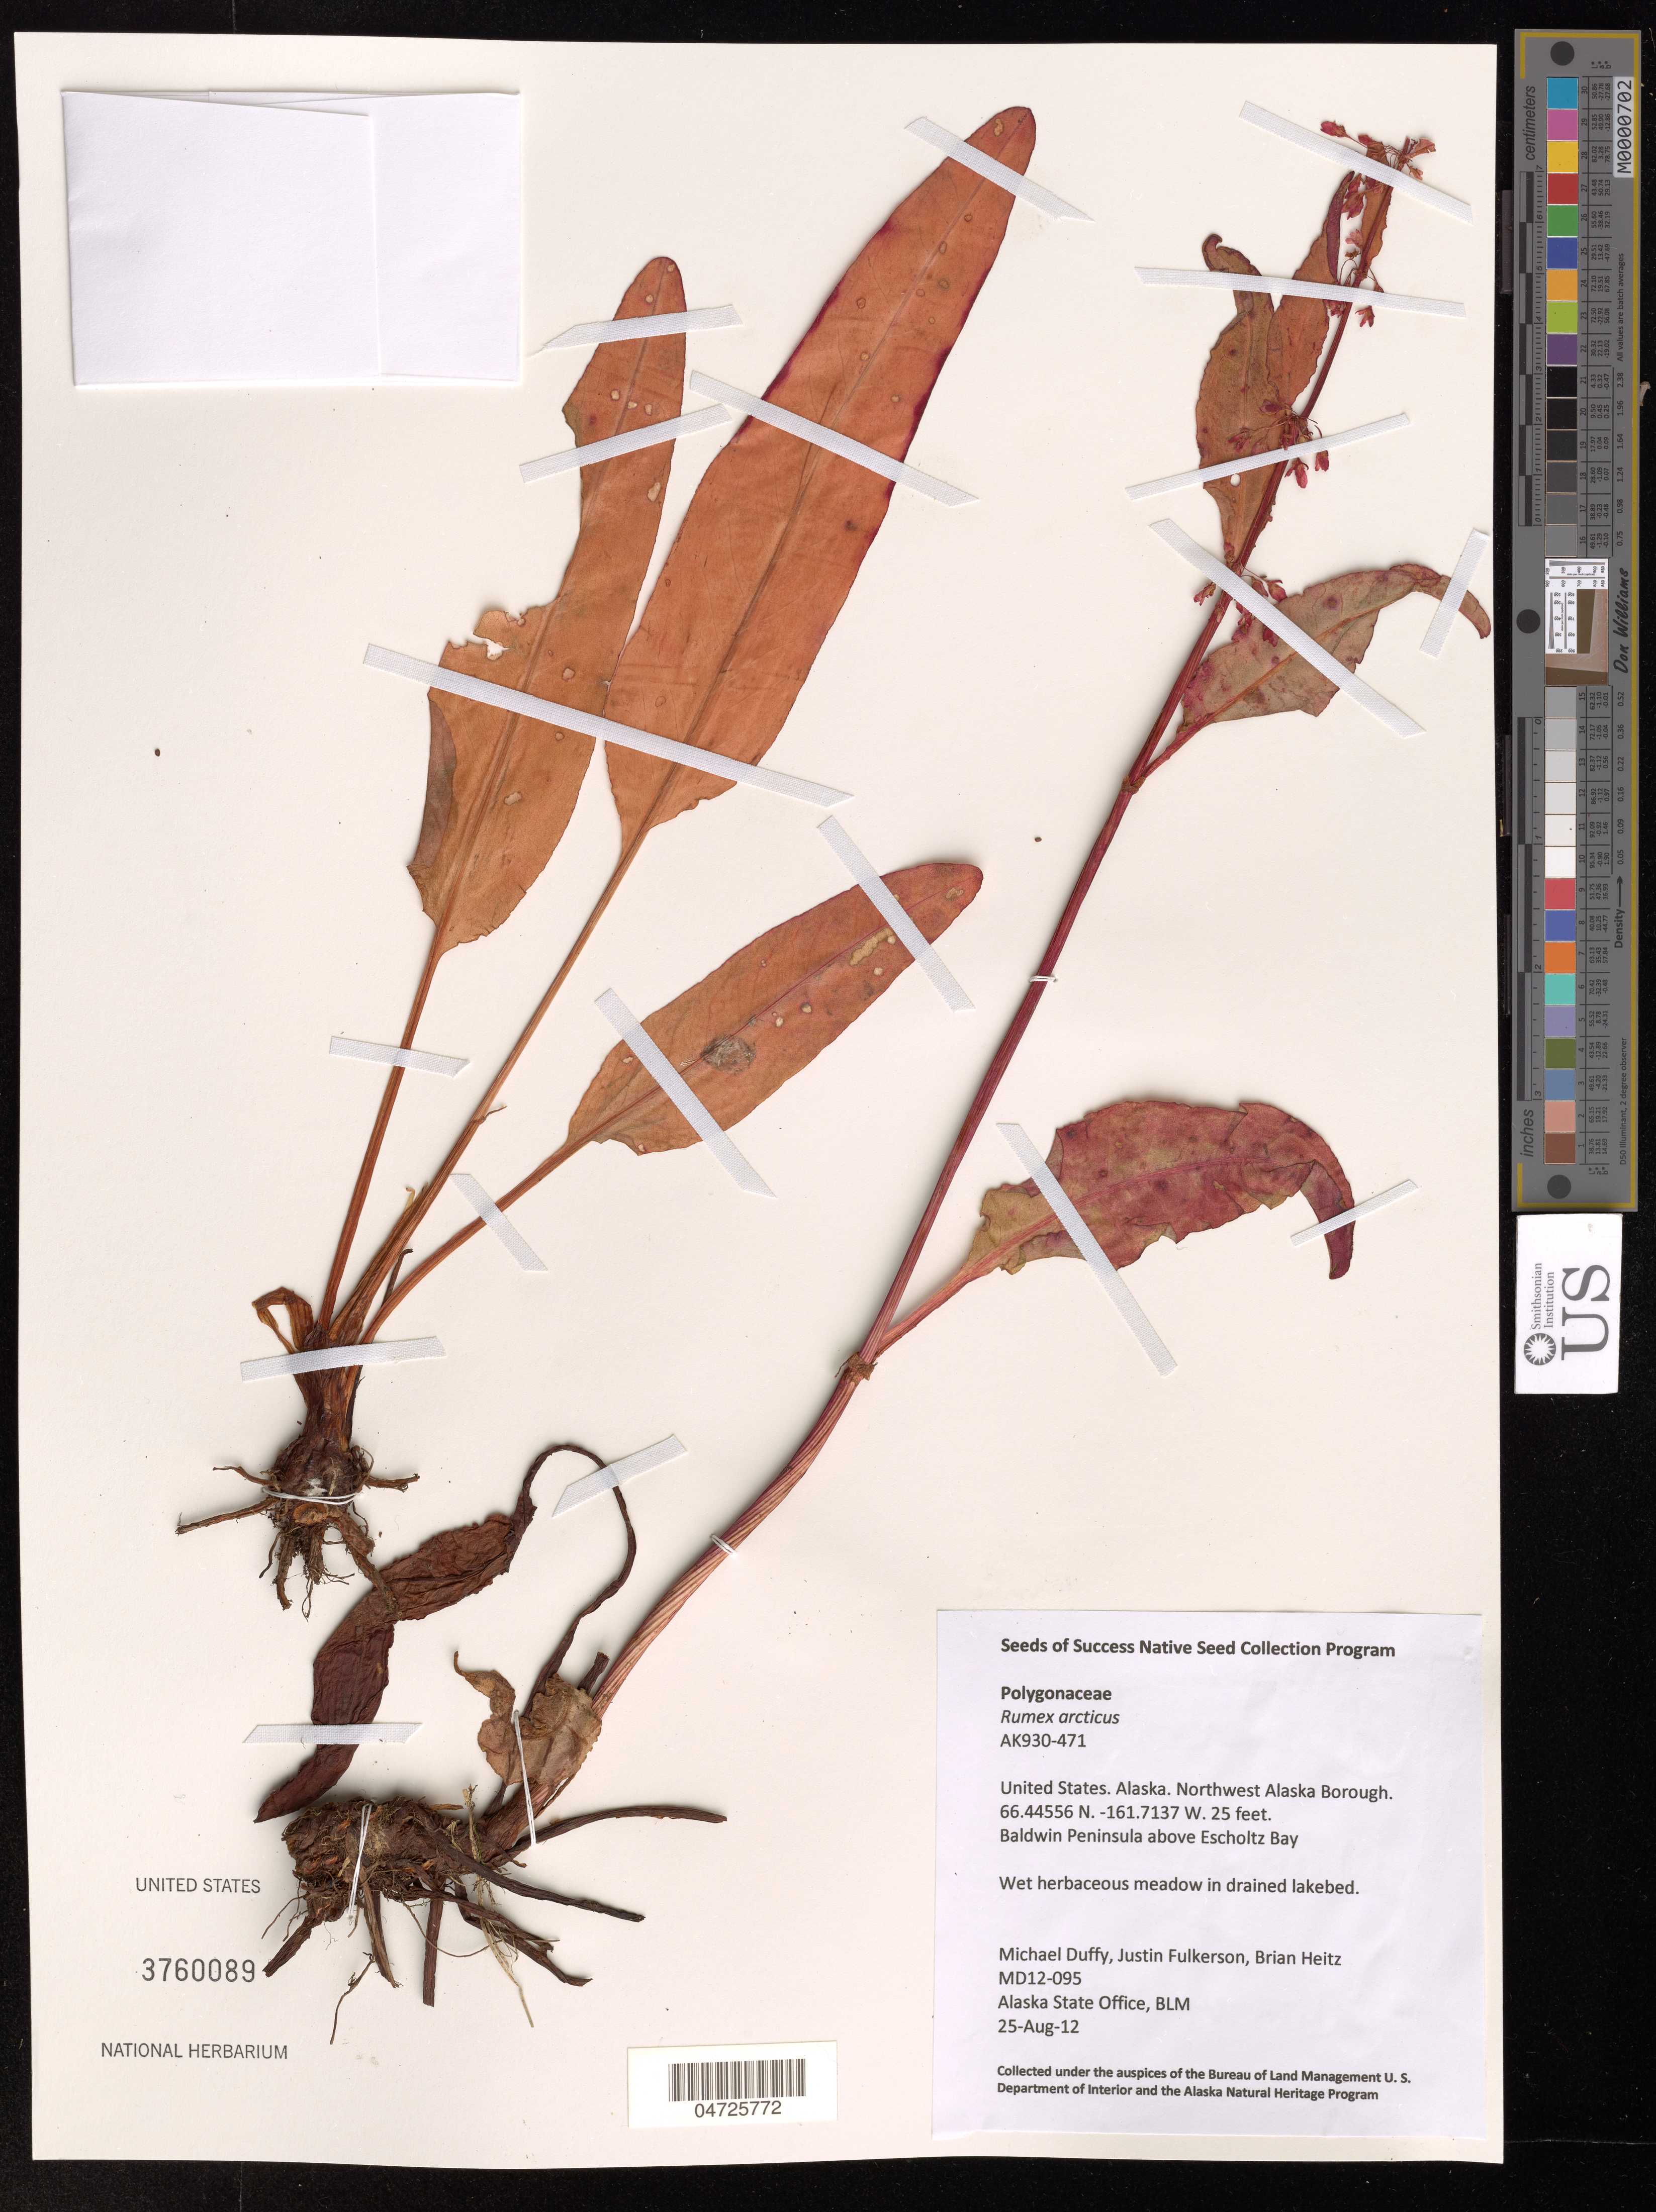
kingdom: Plantae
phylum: Tracheophyta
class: Magnoliopsida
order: Caryophyllales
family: Polygonaceae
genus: Rumex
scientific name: Rumex arcticus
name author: Trautv.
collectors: M. Duffy, J. Fulkerson & B. Heitz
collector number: MD12-095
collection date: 2012-08-25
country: United States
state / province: Alaska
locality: Northwest Alaska Borough. Baldwin Peninsula above Escholtz Bay.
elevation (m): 8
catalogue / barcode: US 3760089